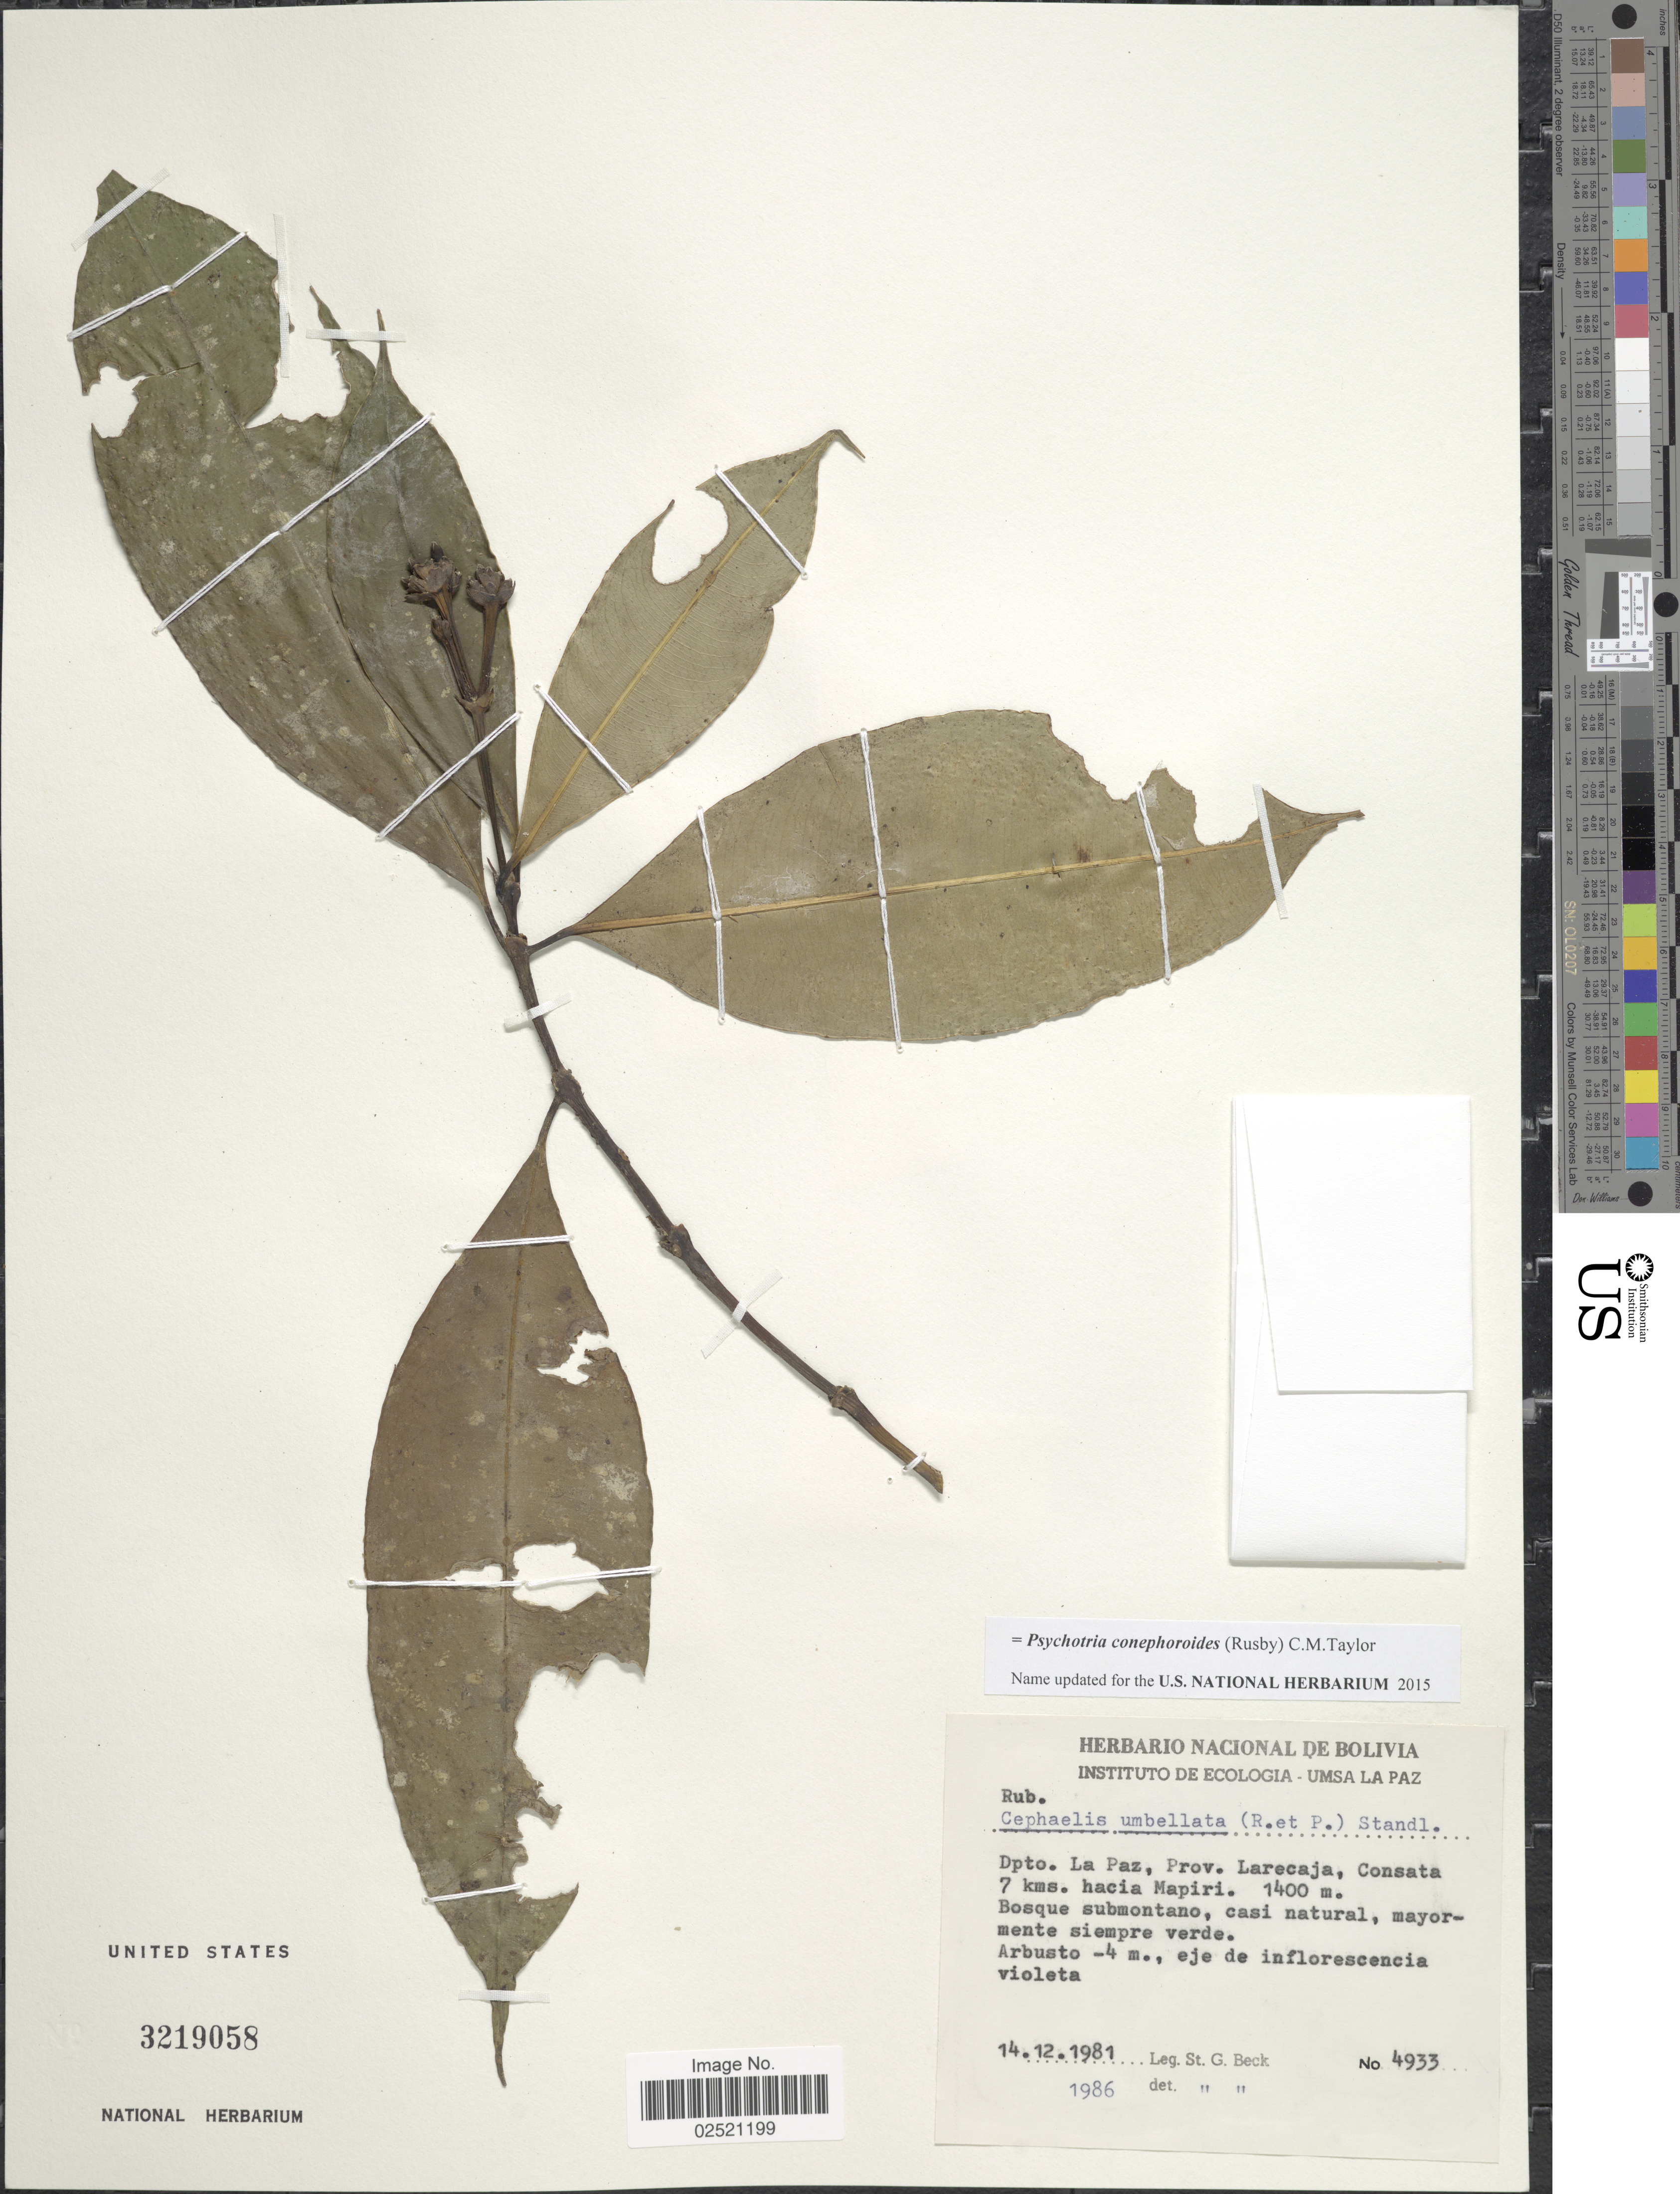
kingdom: Plantae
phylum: Tracheophyta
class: Magnoliopsida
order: Gentianales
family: Rubiaceae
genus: Psychotria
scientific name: Psychotria conephoroides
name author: (Rusby) C.M. Taylor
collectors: S. G. Beck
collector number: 4933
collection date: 1988-12-14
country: Bolivia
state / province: La Paz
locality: Prov. Larecaja, Consata 7 kms. hacia Mapiri.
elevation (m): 1400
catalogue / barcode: US 3219058